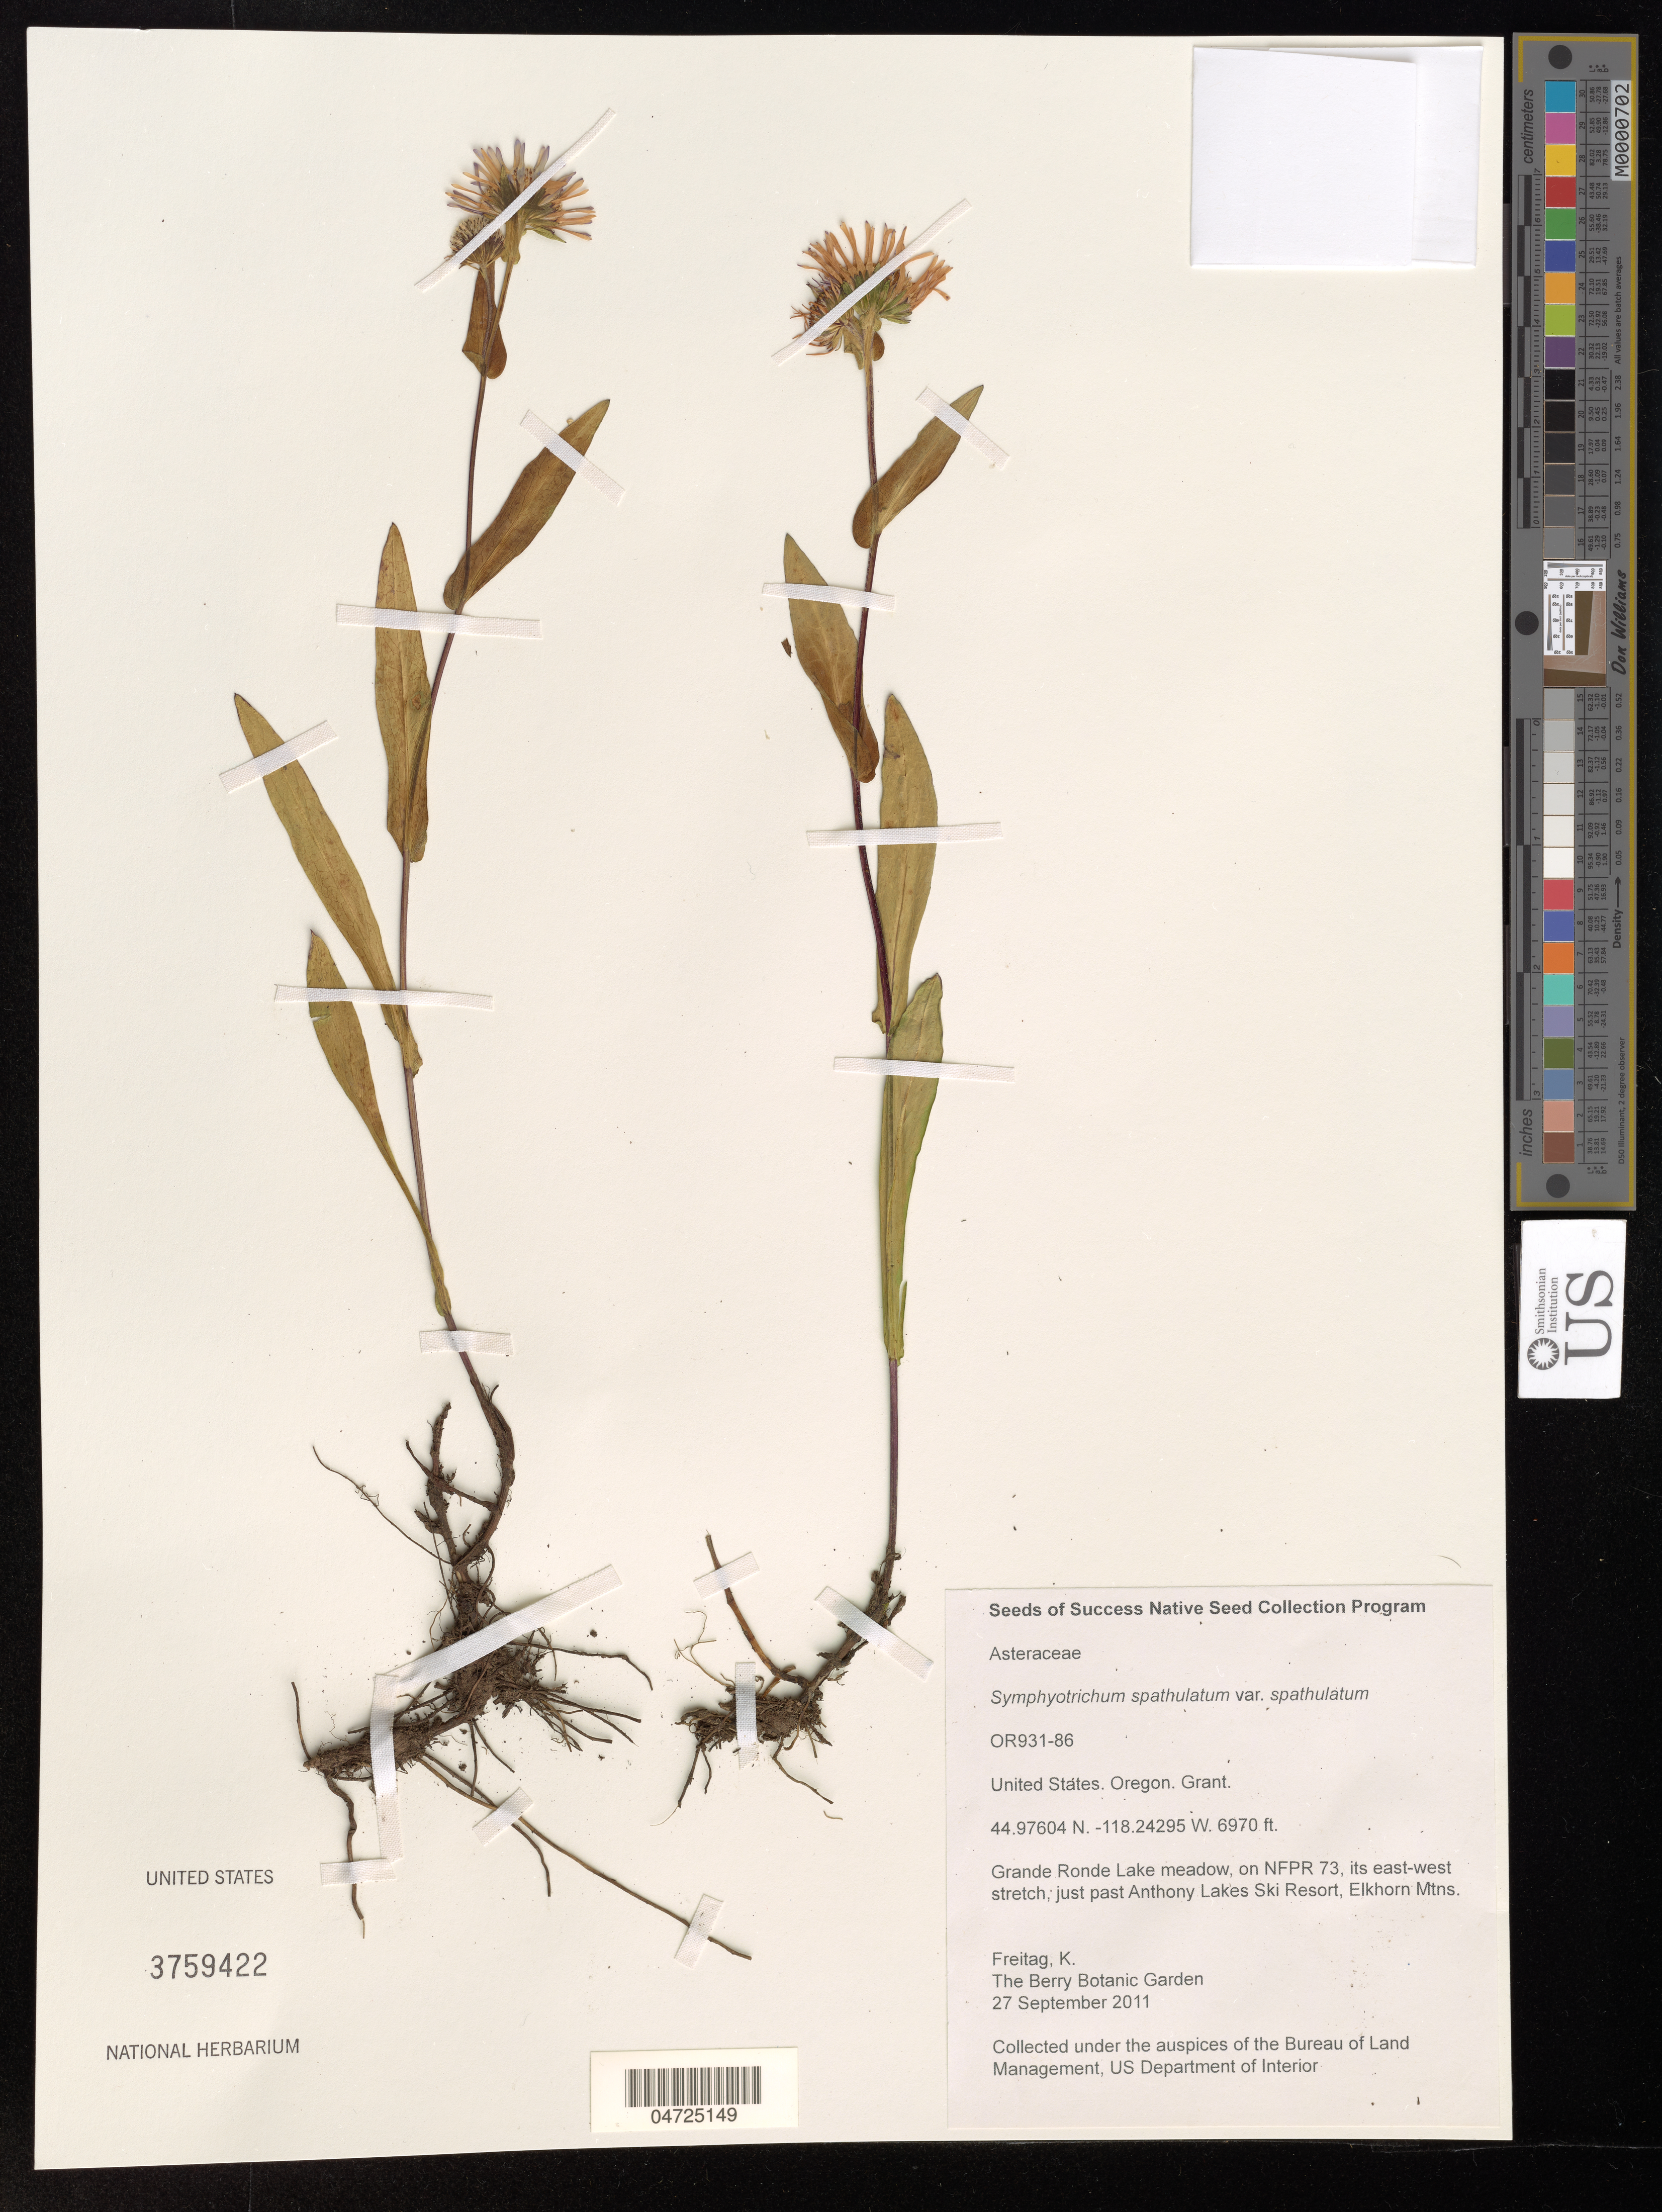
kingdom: Plantae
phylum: Tracheophyta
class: Magnoliopsida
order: Asterales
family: Asteraceae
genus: Symphyotrichum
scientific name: Symphyotrichum spathulatum var. spathulatum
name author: (Lindl.) G.L. Nesom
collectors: K. Freitag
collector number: PR931-86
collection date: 2011-09-27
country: United States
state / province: Oregon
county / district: Grant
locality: Grant. Grande Ronde Lake meadow, on NFPR 73, its east-west stretch; just past Anthony Lakes Ski Resort, Elkhorn Mtns.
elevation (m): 2124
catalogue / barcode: US 3759422